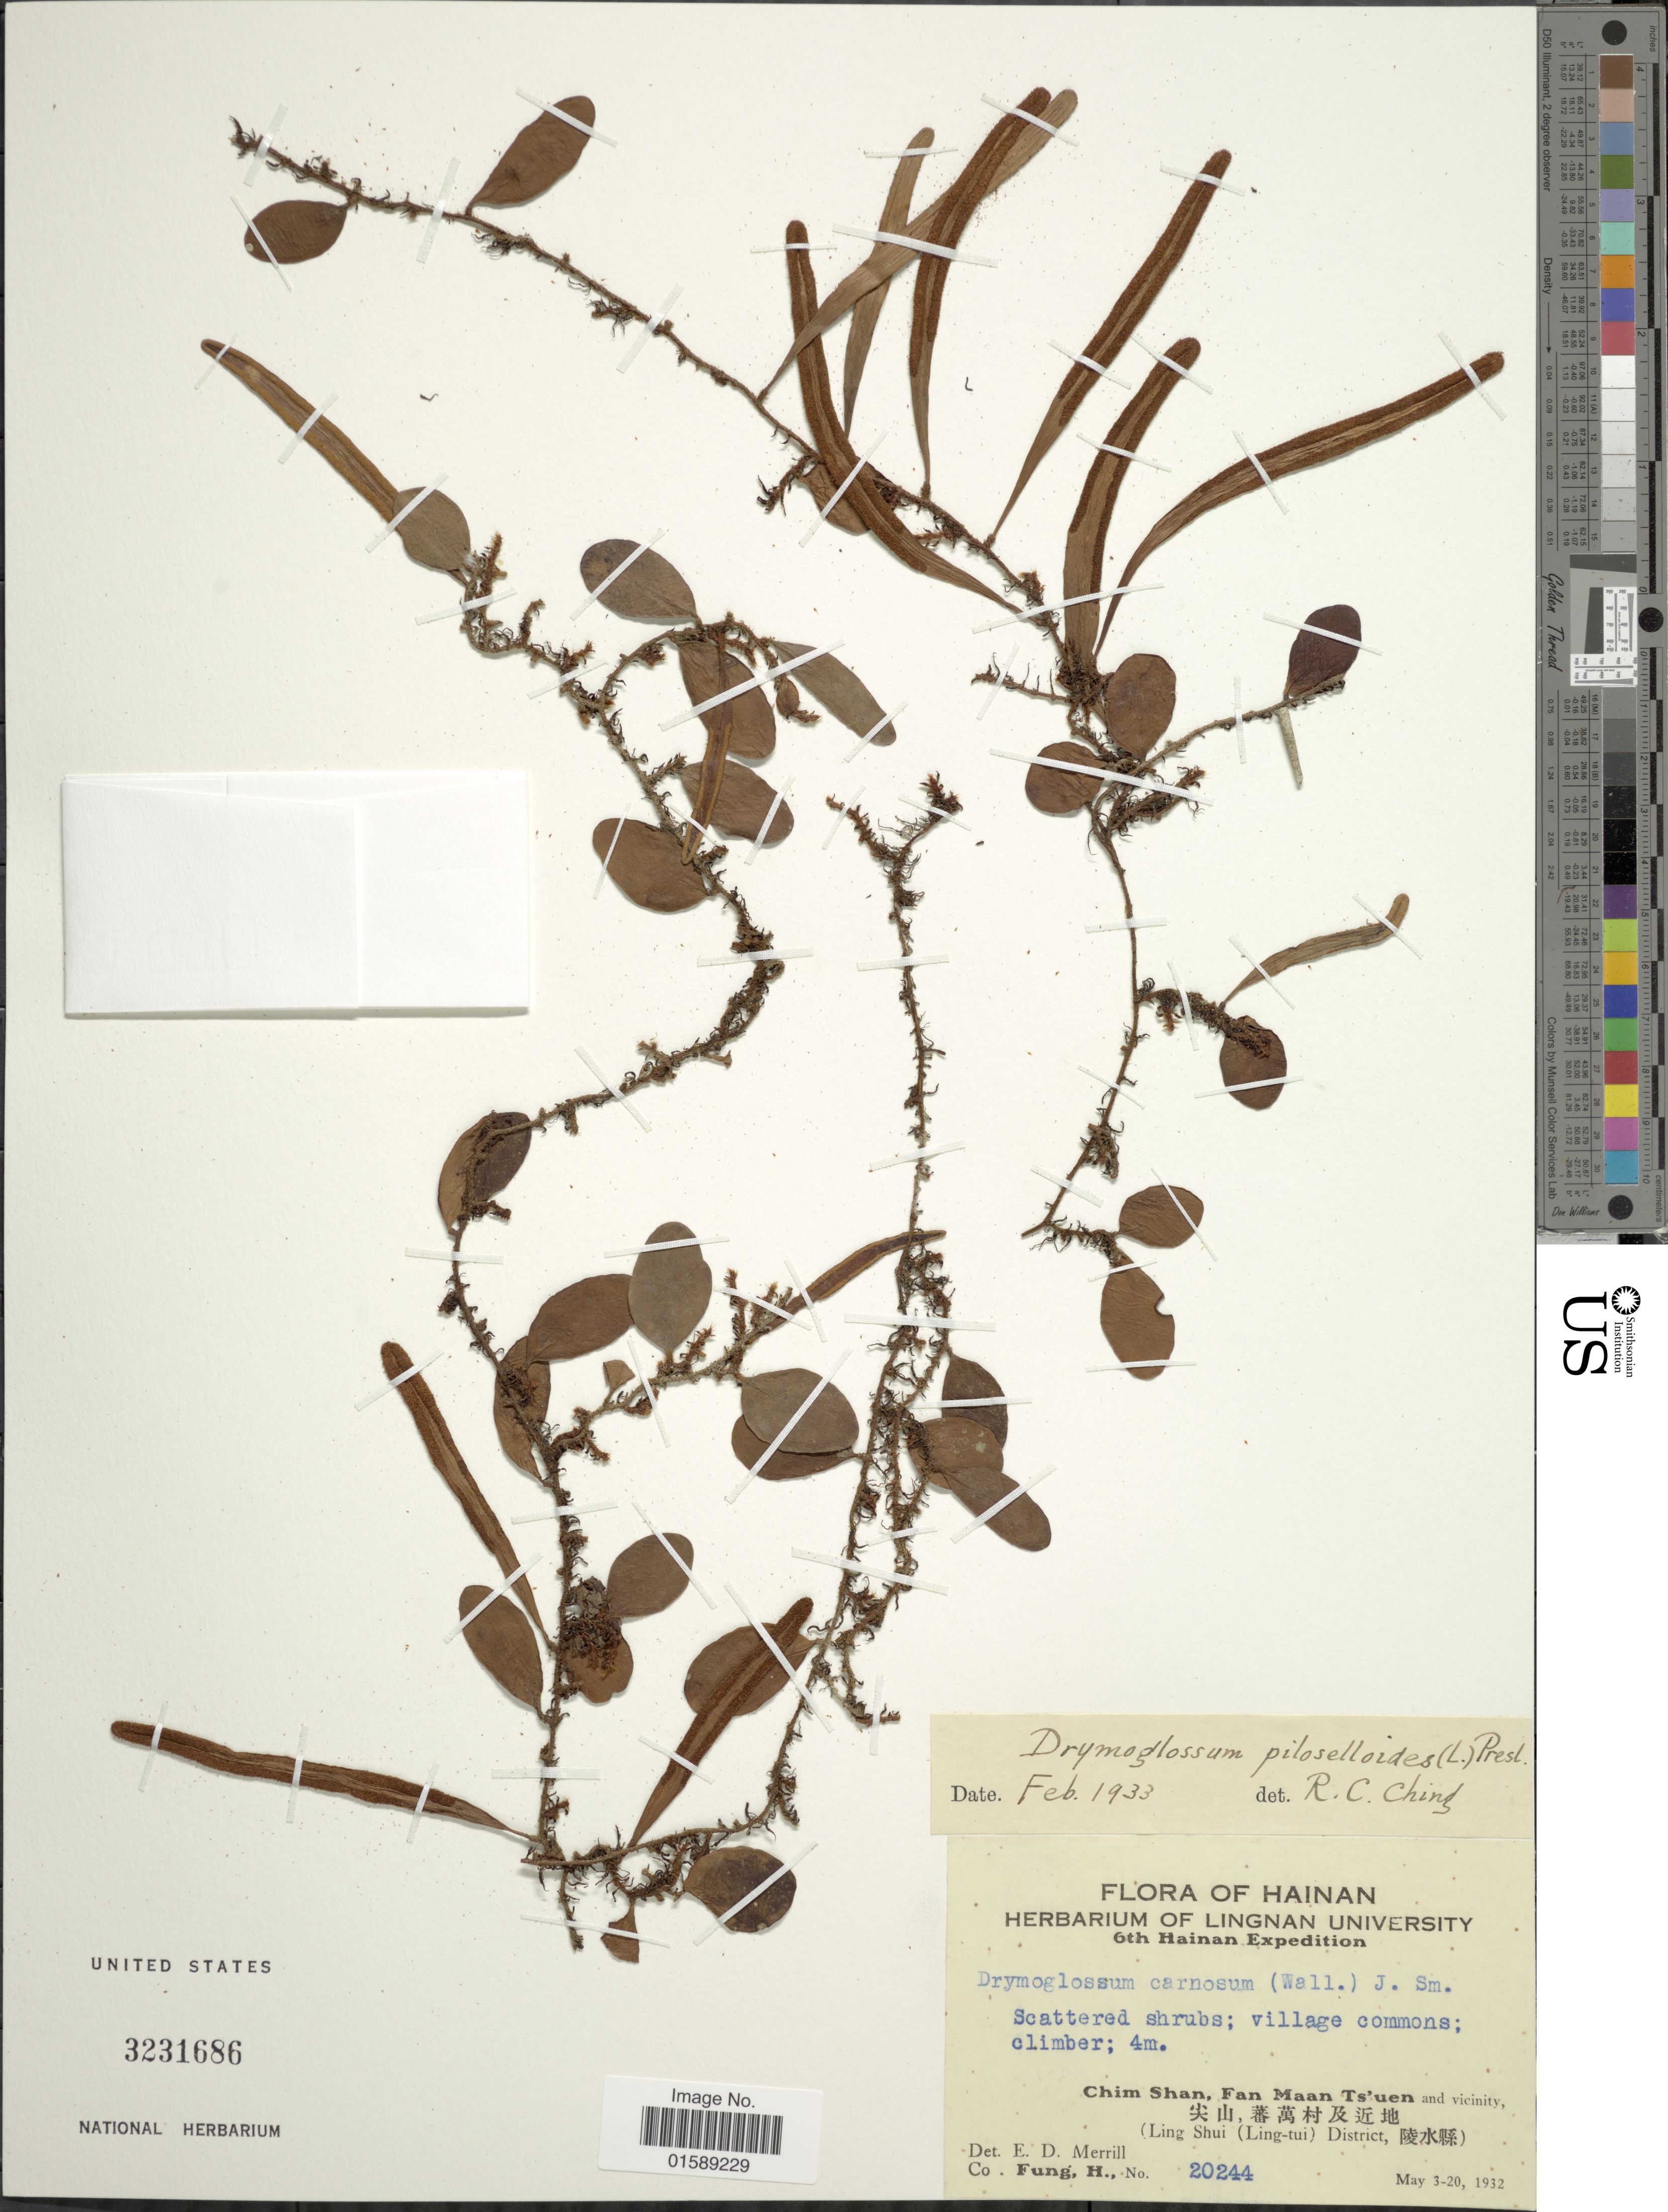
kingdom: Plantae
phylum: Tracheophyta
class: Polypodiopsida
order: Polypodiales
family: Polypodiaceae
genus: Pyrrosia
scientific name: Pyrrosia piloselloides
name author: (L.) M.G. Price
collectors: H. Fung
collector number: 20244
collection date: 1932-05-03/1932-05-30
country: China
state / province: Hainan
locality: Hianan, Chim Shan, Fan Maan Ts'uen and vicinity X, (Ling Shui (Ling-tui) District, X).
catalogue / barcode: US 3231686